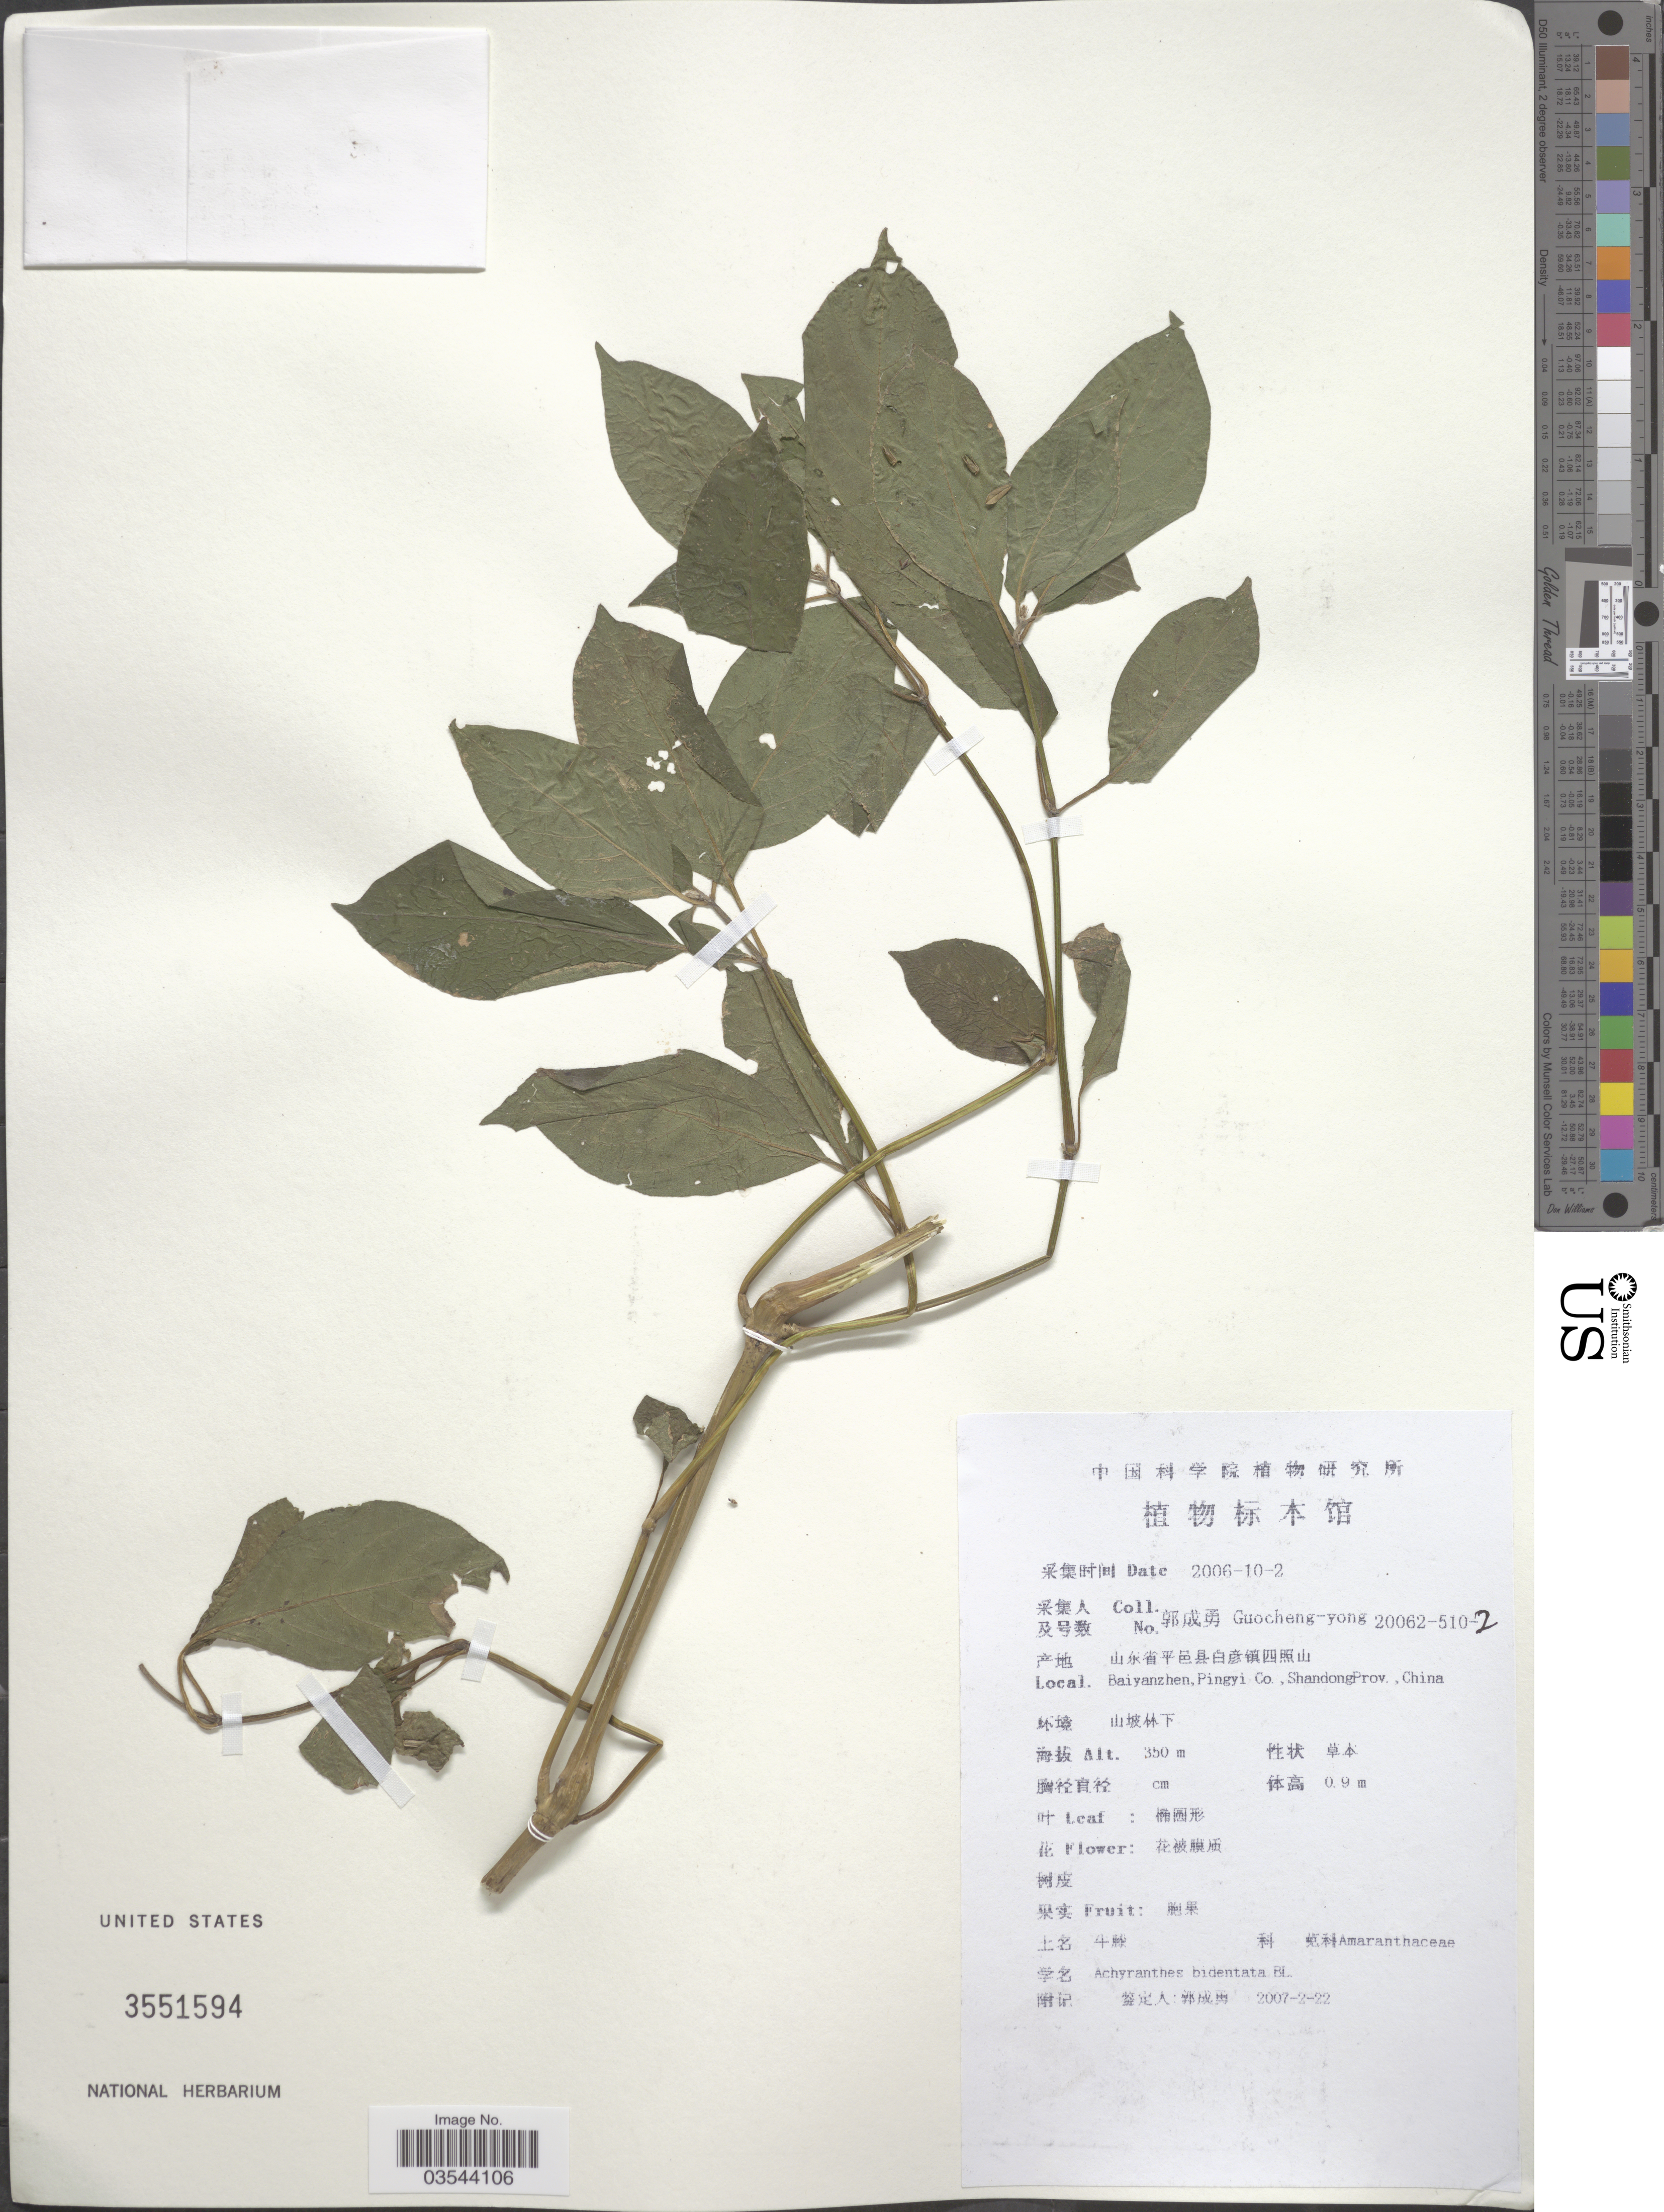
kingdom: Plantae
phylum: Tracheophyta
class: Magnoliopsida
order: Caryophyllales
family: Amaranthaceae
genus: Achyranthes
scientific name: Achyranthes bidentata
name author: Blume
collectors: Guo cheng-yong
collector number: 20062-510-2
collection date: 2006-10-02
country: China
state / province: Shandong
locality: Baiyanzhen, Pingy Co.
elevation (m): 350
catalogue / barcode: US 3551594